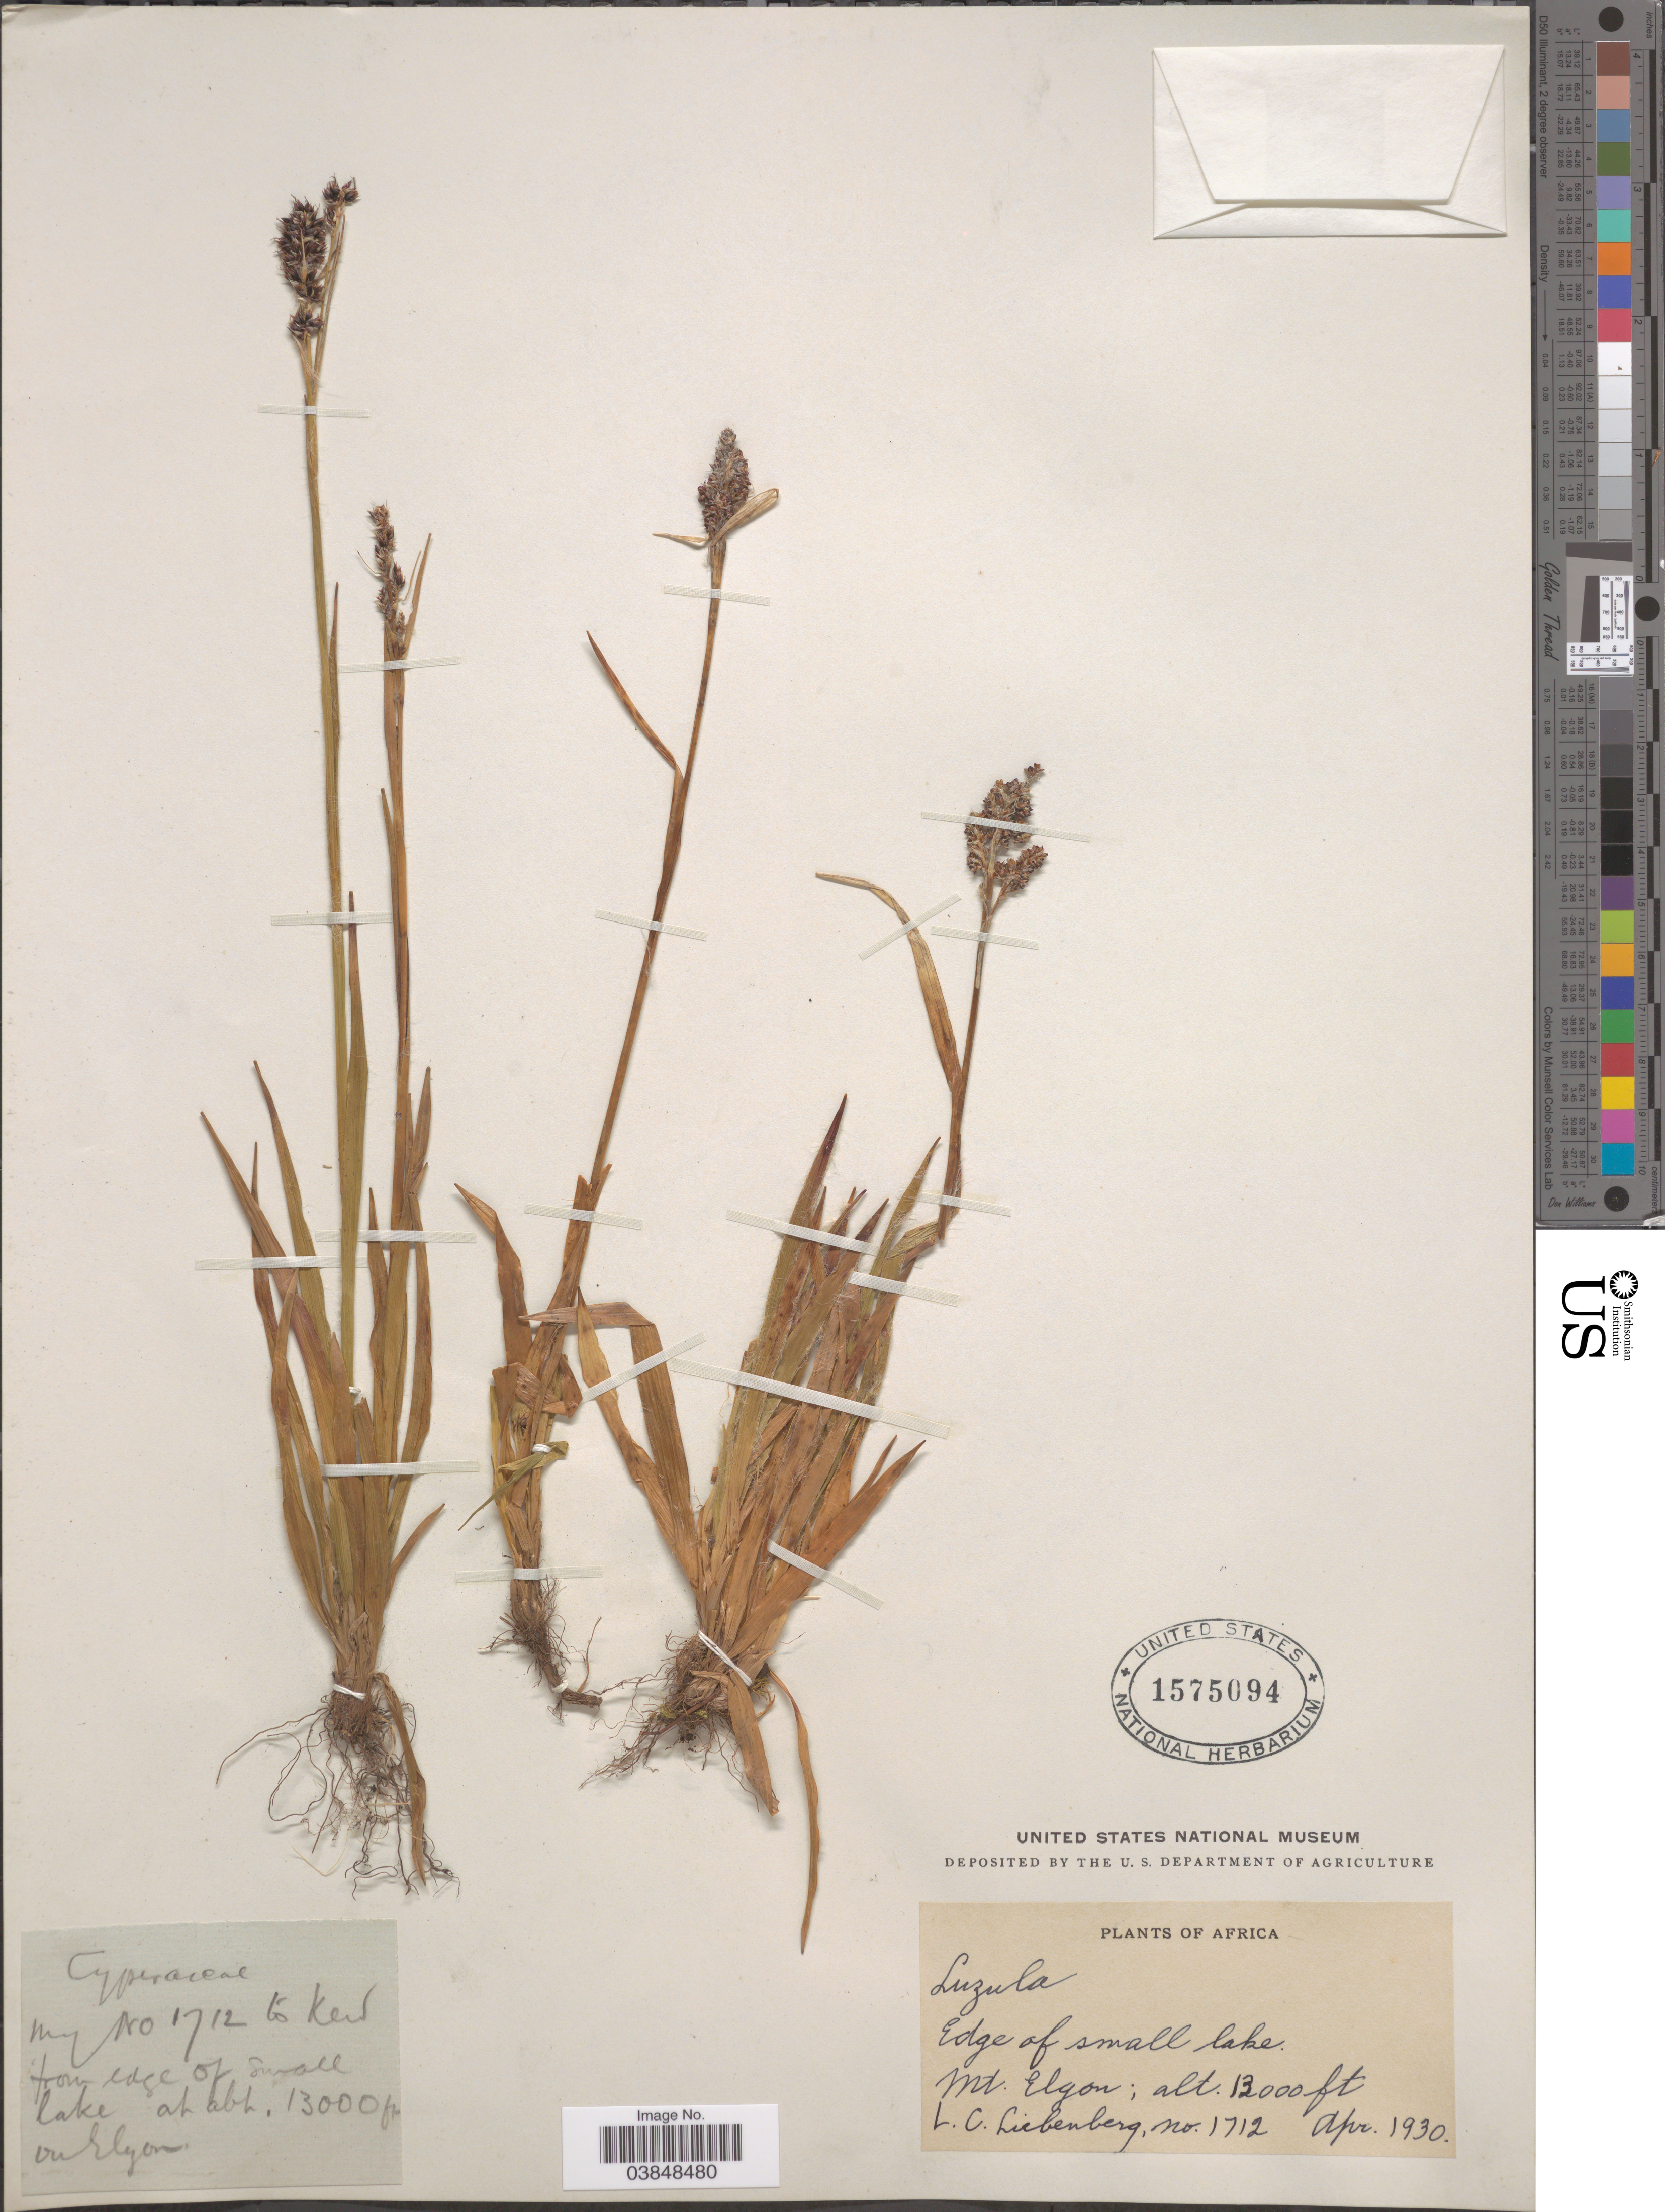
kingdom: Plantae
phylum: Tracheophyta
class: Liliopsida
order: Poales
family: Juncaceae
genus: Luzula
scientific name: Luzula sp.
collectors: L. Liebenberg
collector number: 1712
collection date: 1930-04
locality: Africa. Edge of small lake. Mt. Elgon.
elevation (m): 3962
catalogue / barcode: US 1575094